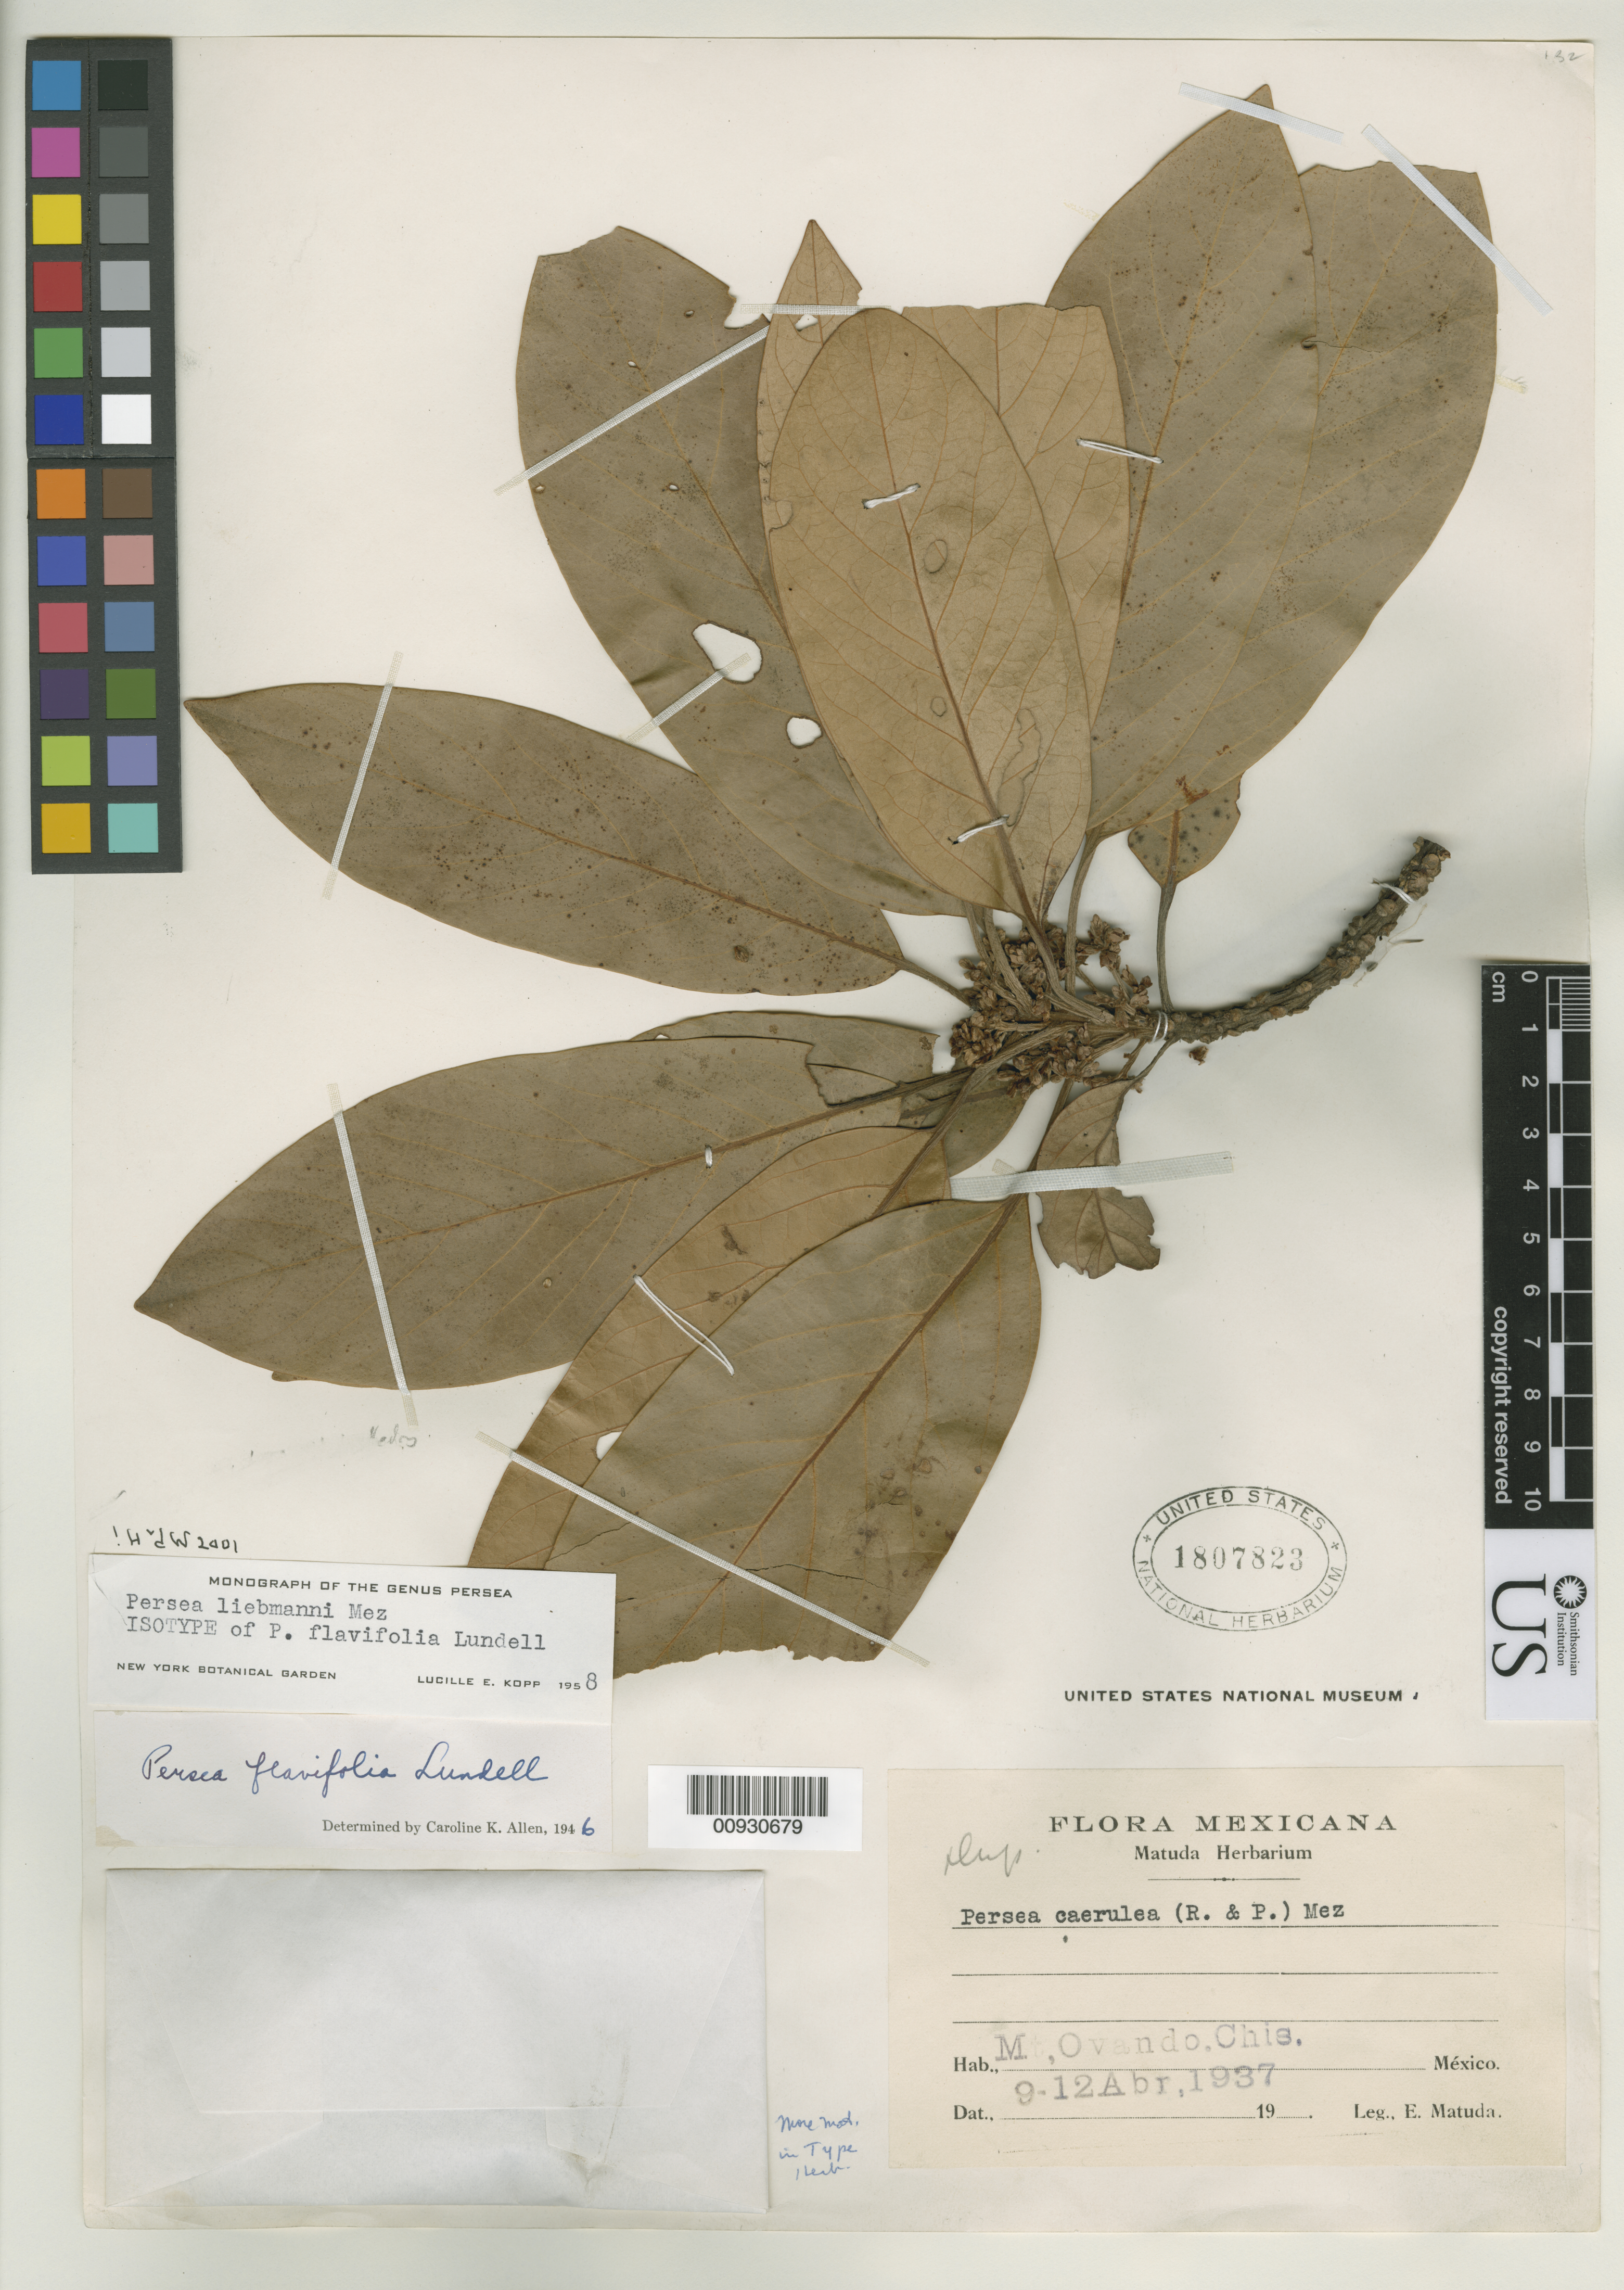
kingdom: Plantae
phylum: Tracheophyta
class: Magnoliopsida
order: Laurales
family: Lauraceae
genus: Persea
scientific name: Persea flavifolia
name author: Lundell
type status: Isotype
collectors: E. Matuda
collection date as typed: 09 Apr 1937 to 12 Apr 1937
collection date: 1937-04-09/1937-04-12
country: Mexico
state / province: Chiapas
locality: Mt. Ovando.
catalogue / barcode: US 1807823